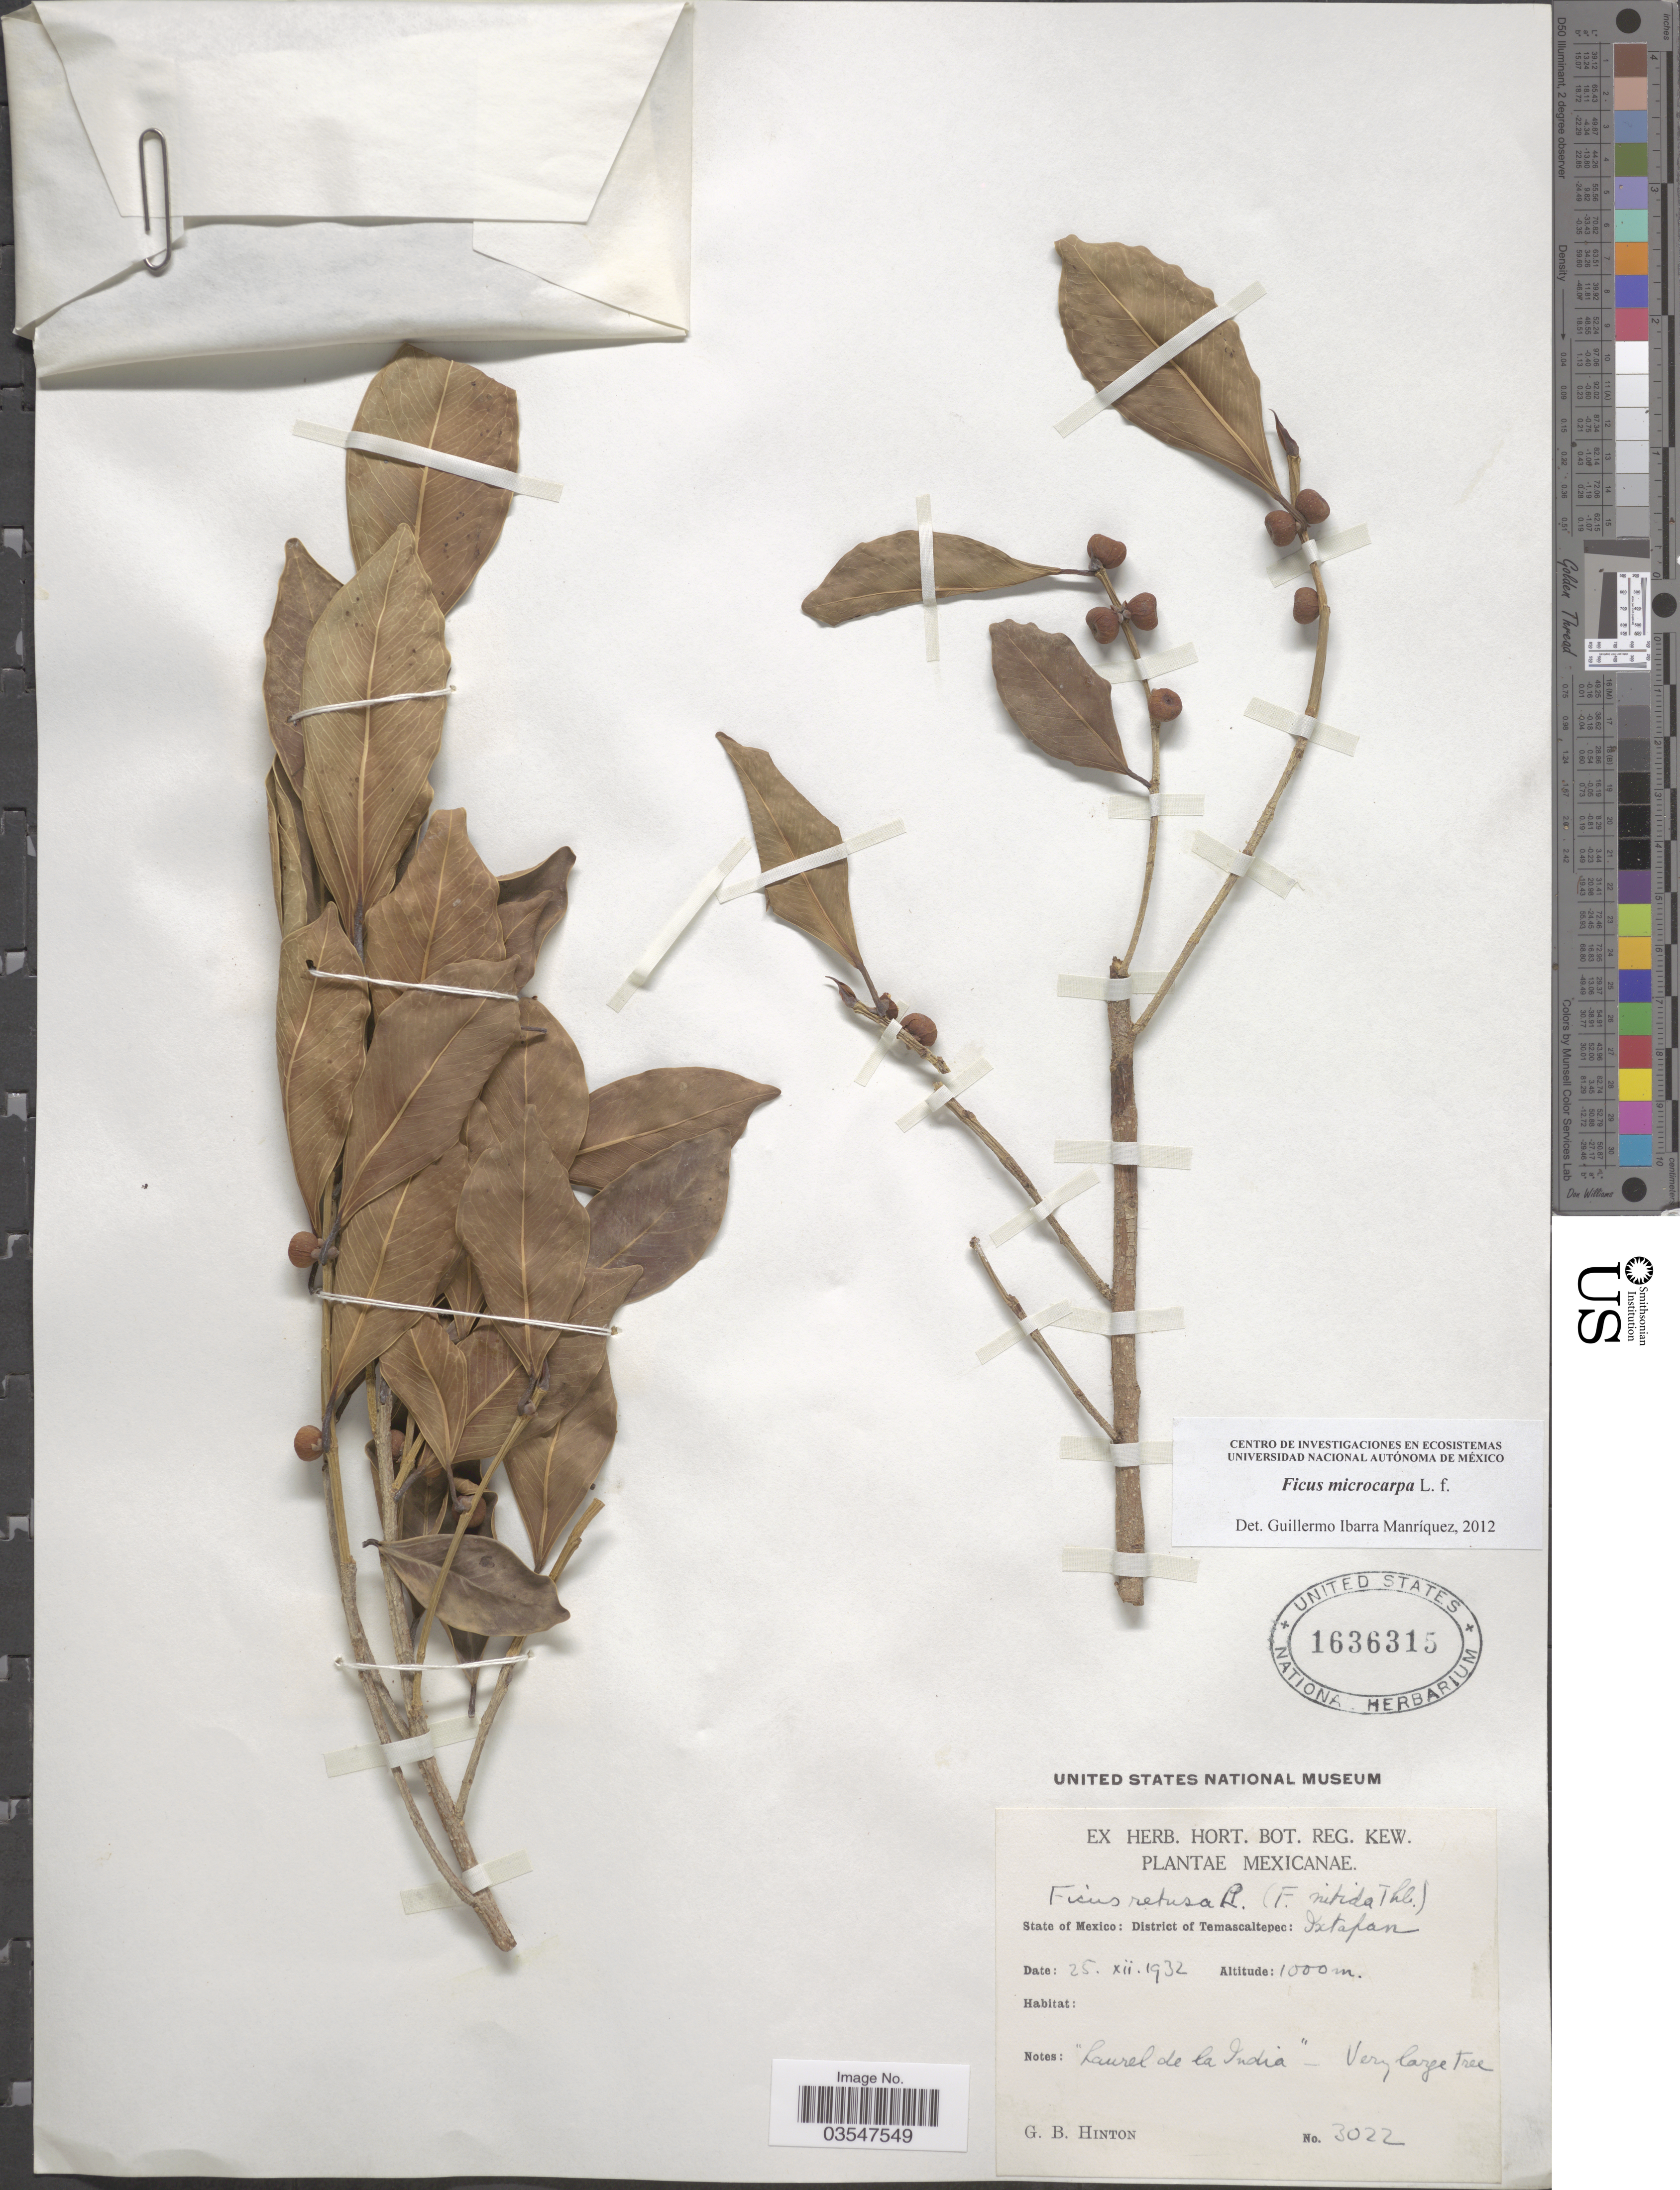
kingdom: Plantae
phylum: Tracheophyta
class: Magnoliopsida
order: Rosales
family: Moraceae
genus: Ficus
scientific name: Ficus microcarpa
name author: L. f.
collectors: G. B. Hinton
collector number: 3022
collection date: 1932-12-25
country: Mexico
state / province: México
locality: District of Temascaltepec: Ixtapan.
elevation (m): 1000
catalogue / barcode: US 1636315